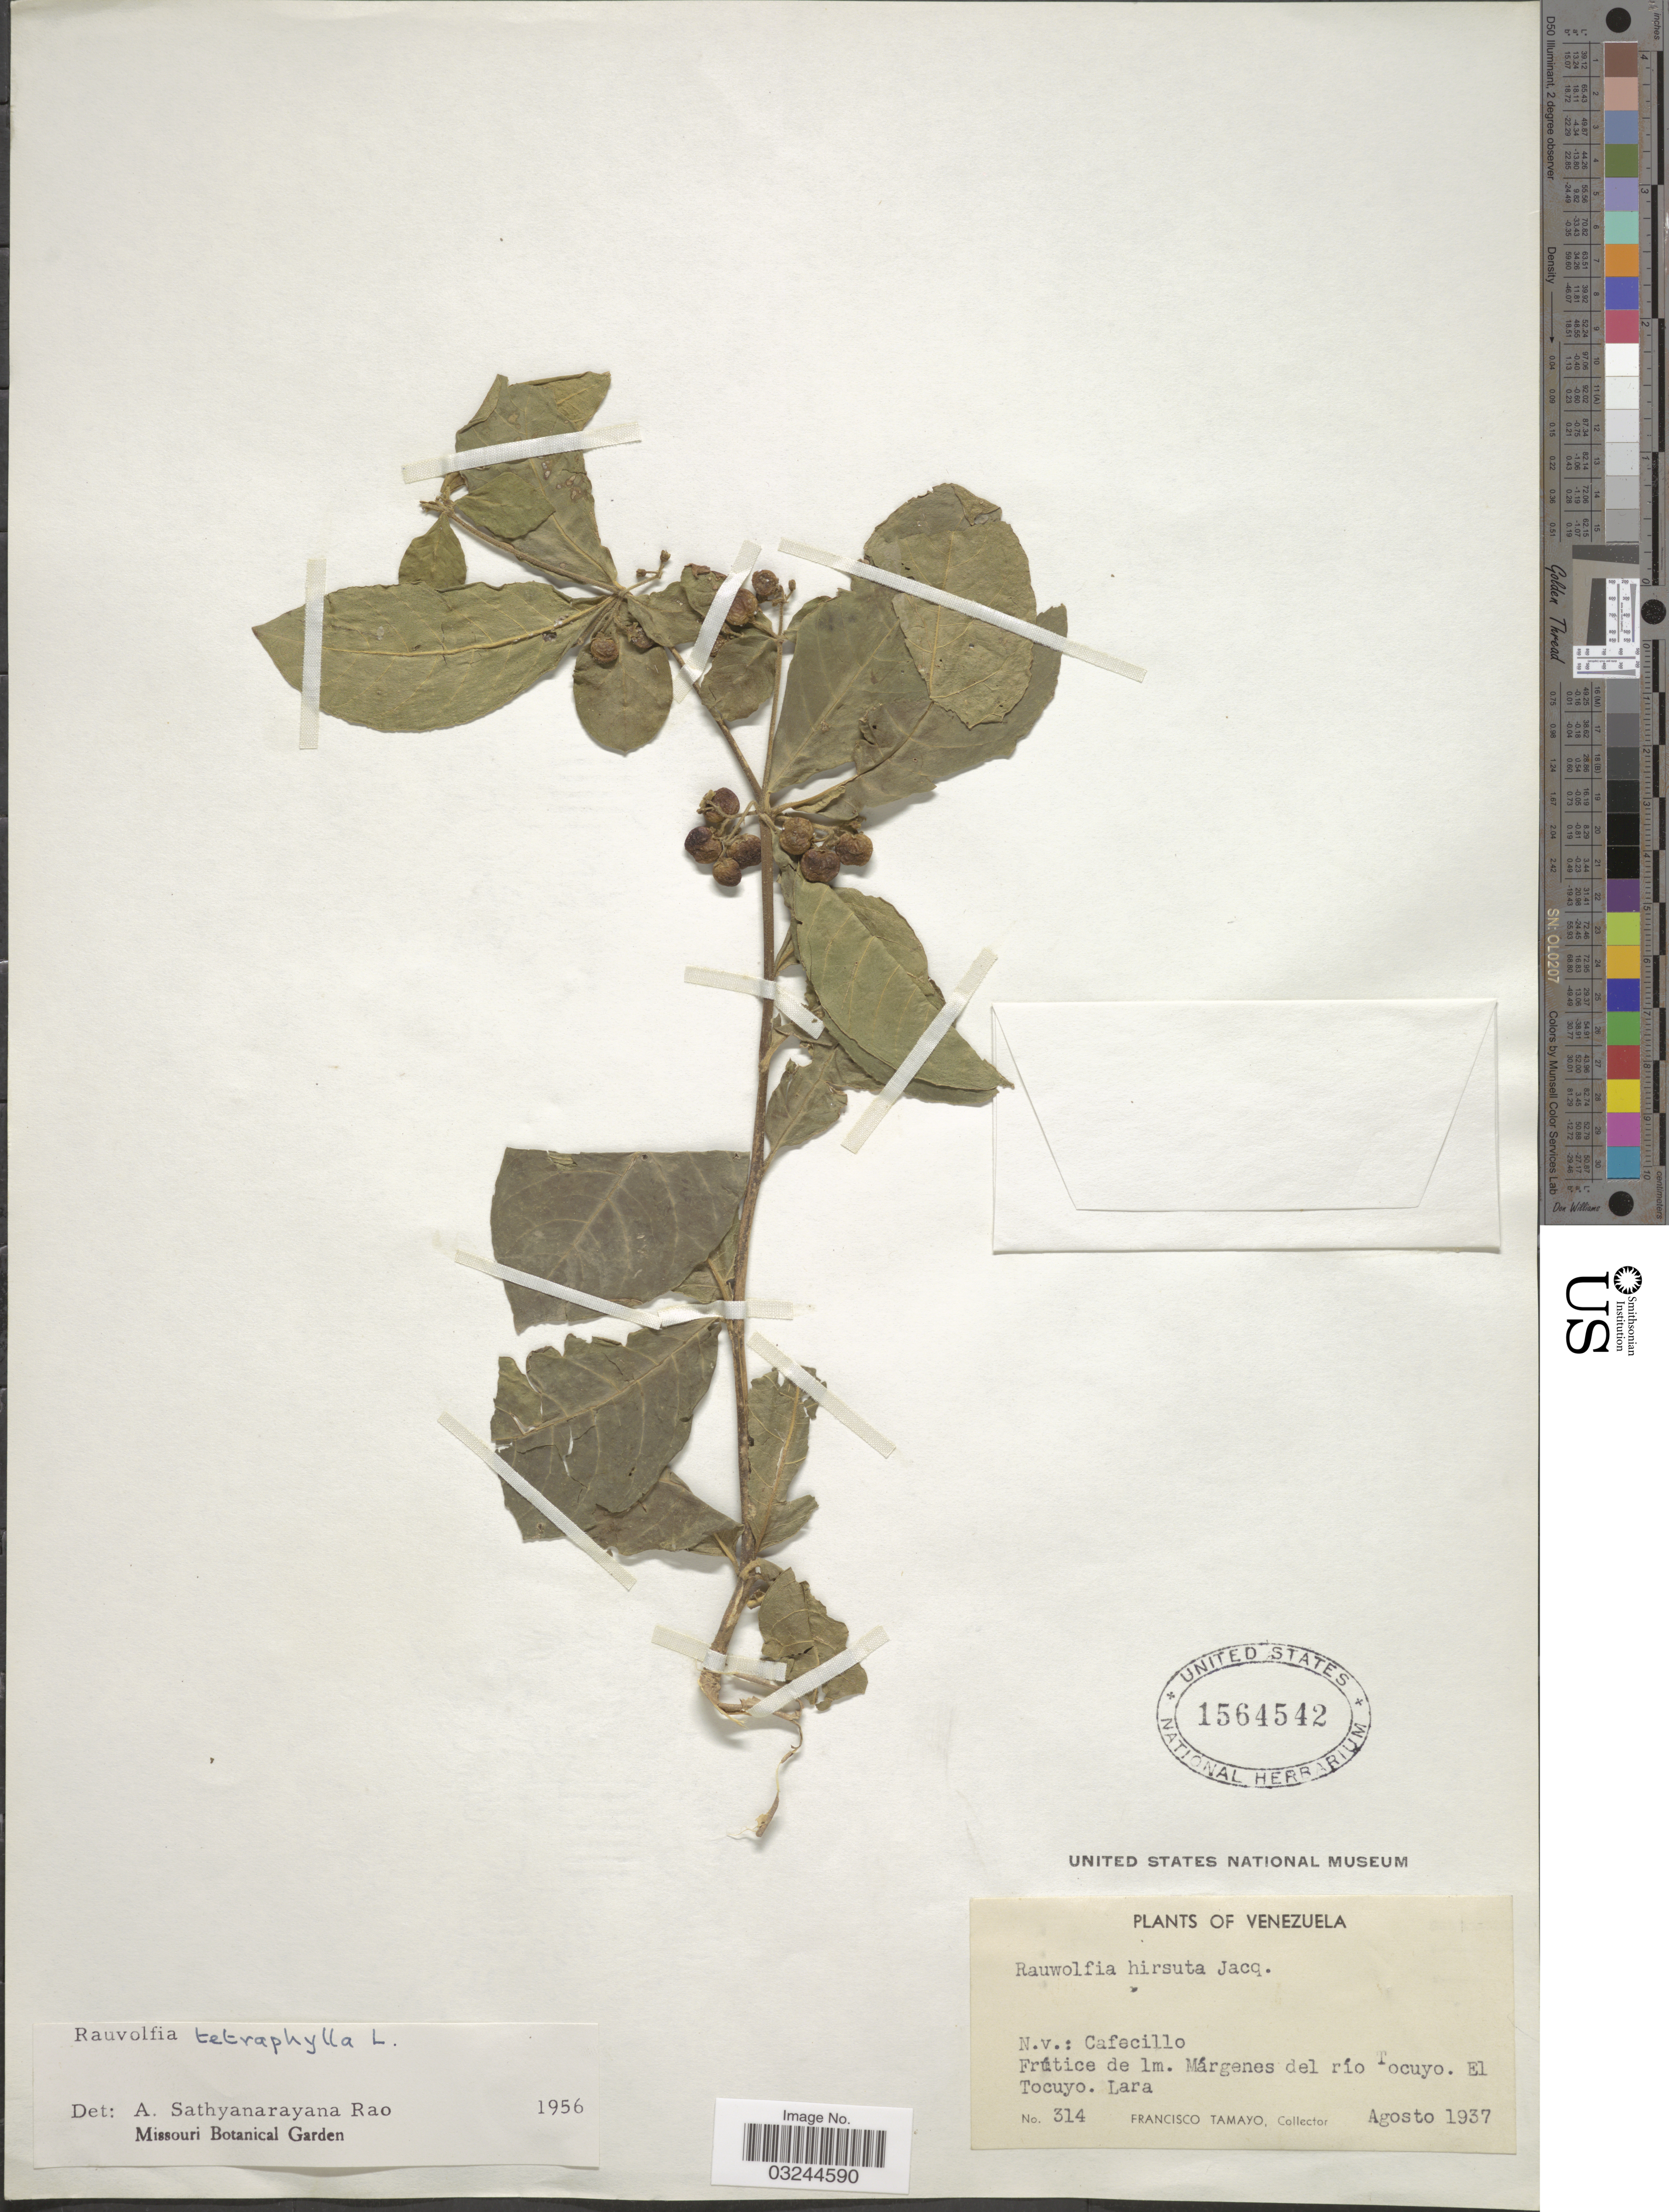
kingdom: Plantae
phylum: Tracheophyta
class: Magnoliopsida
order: Gentianales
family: Apocynaceae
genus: Rauvolfia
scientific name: Rauvolfia tetraphylla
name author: L.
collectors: F. Tamayo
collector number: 314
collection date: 1937-08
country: Venezuela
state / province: Lara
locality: Márgenes del río Tocuyo. El Tocuyo.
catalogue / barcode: US 1564542